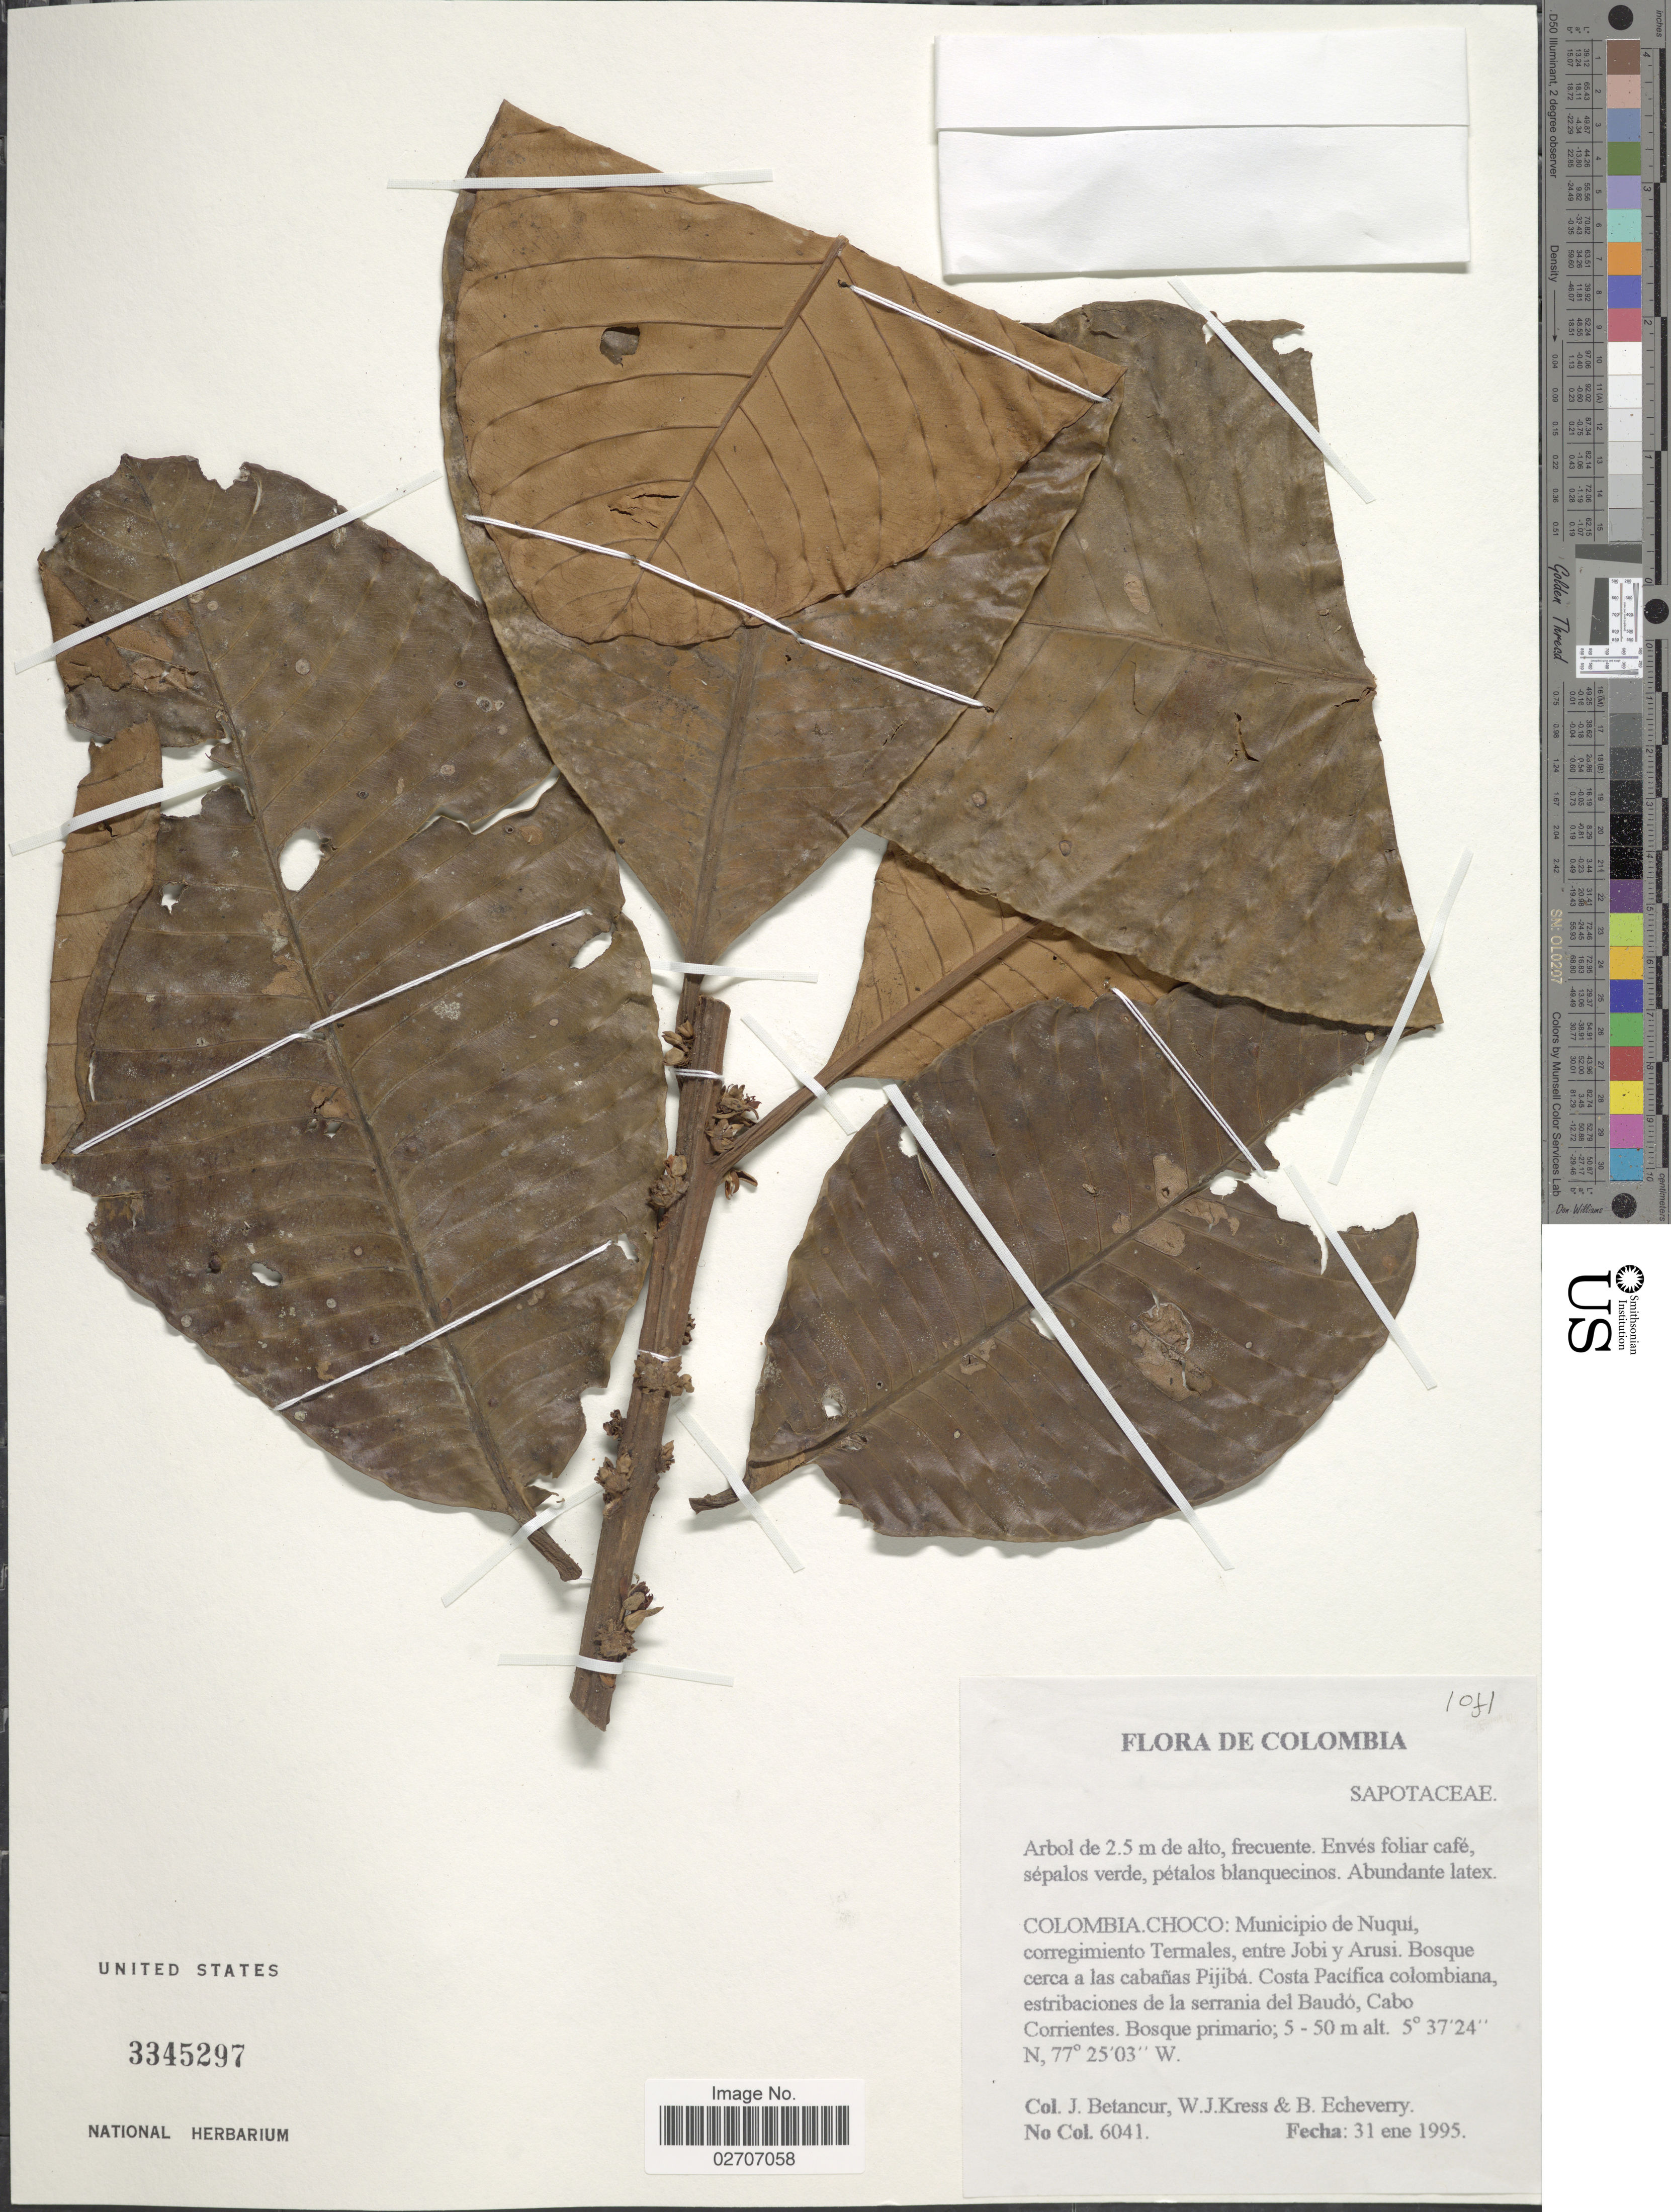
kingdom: Plantae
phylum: Tracheophyta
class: Magnoliopsida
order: Ericales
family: Sapotaceae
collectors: J. Betancur, W. J. Kress & B. Echeverry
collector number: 6041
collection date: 1995-01-31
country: Colombia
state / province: Chocó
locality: Municipio de Nuqui, corregimiento Termales, entre Jobi y Arusi. Bosque cerca a las cabañas Pijibá. Costa Pacífica colombiana, estribaciones de la serrania del Baudó, Cabo Corrientes. Bosque primario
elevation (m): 5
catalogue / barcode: US 3345297